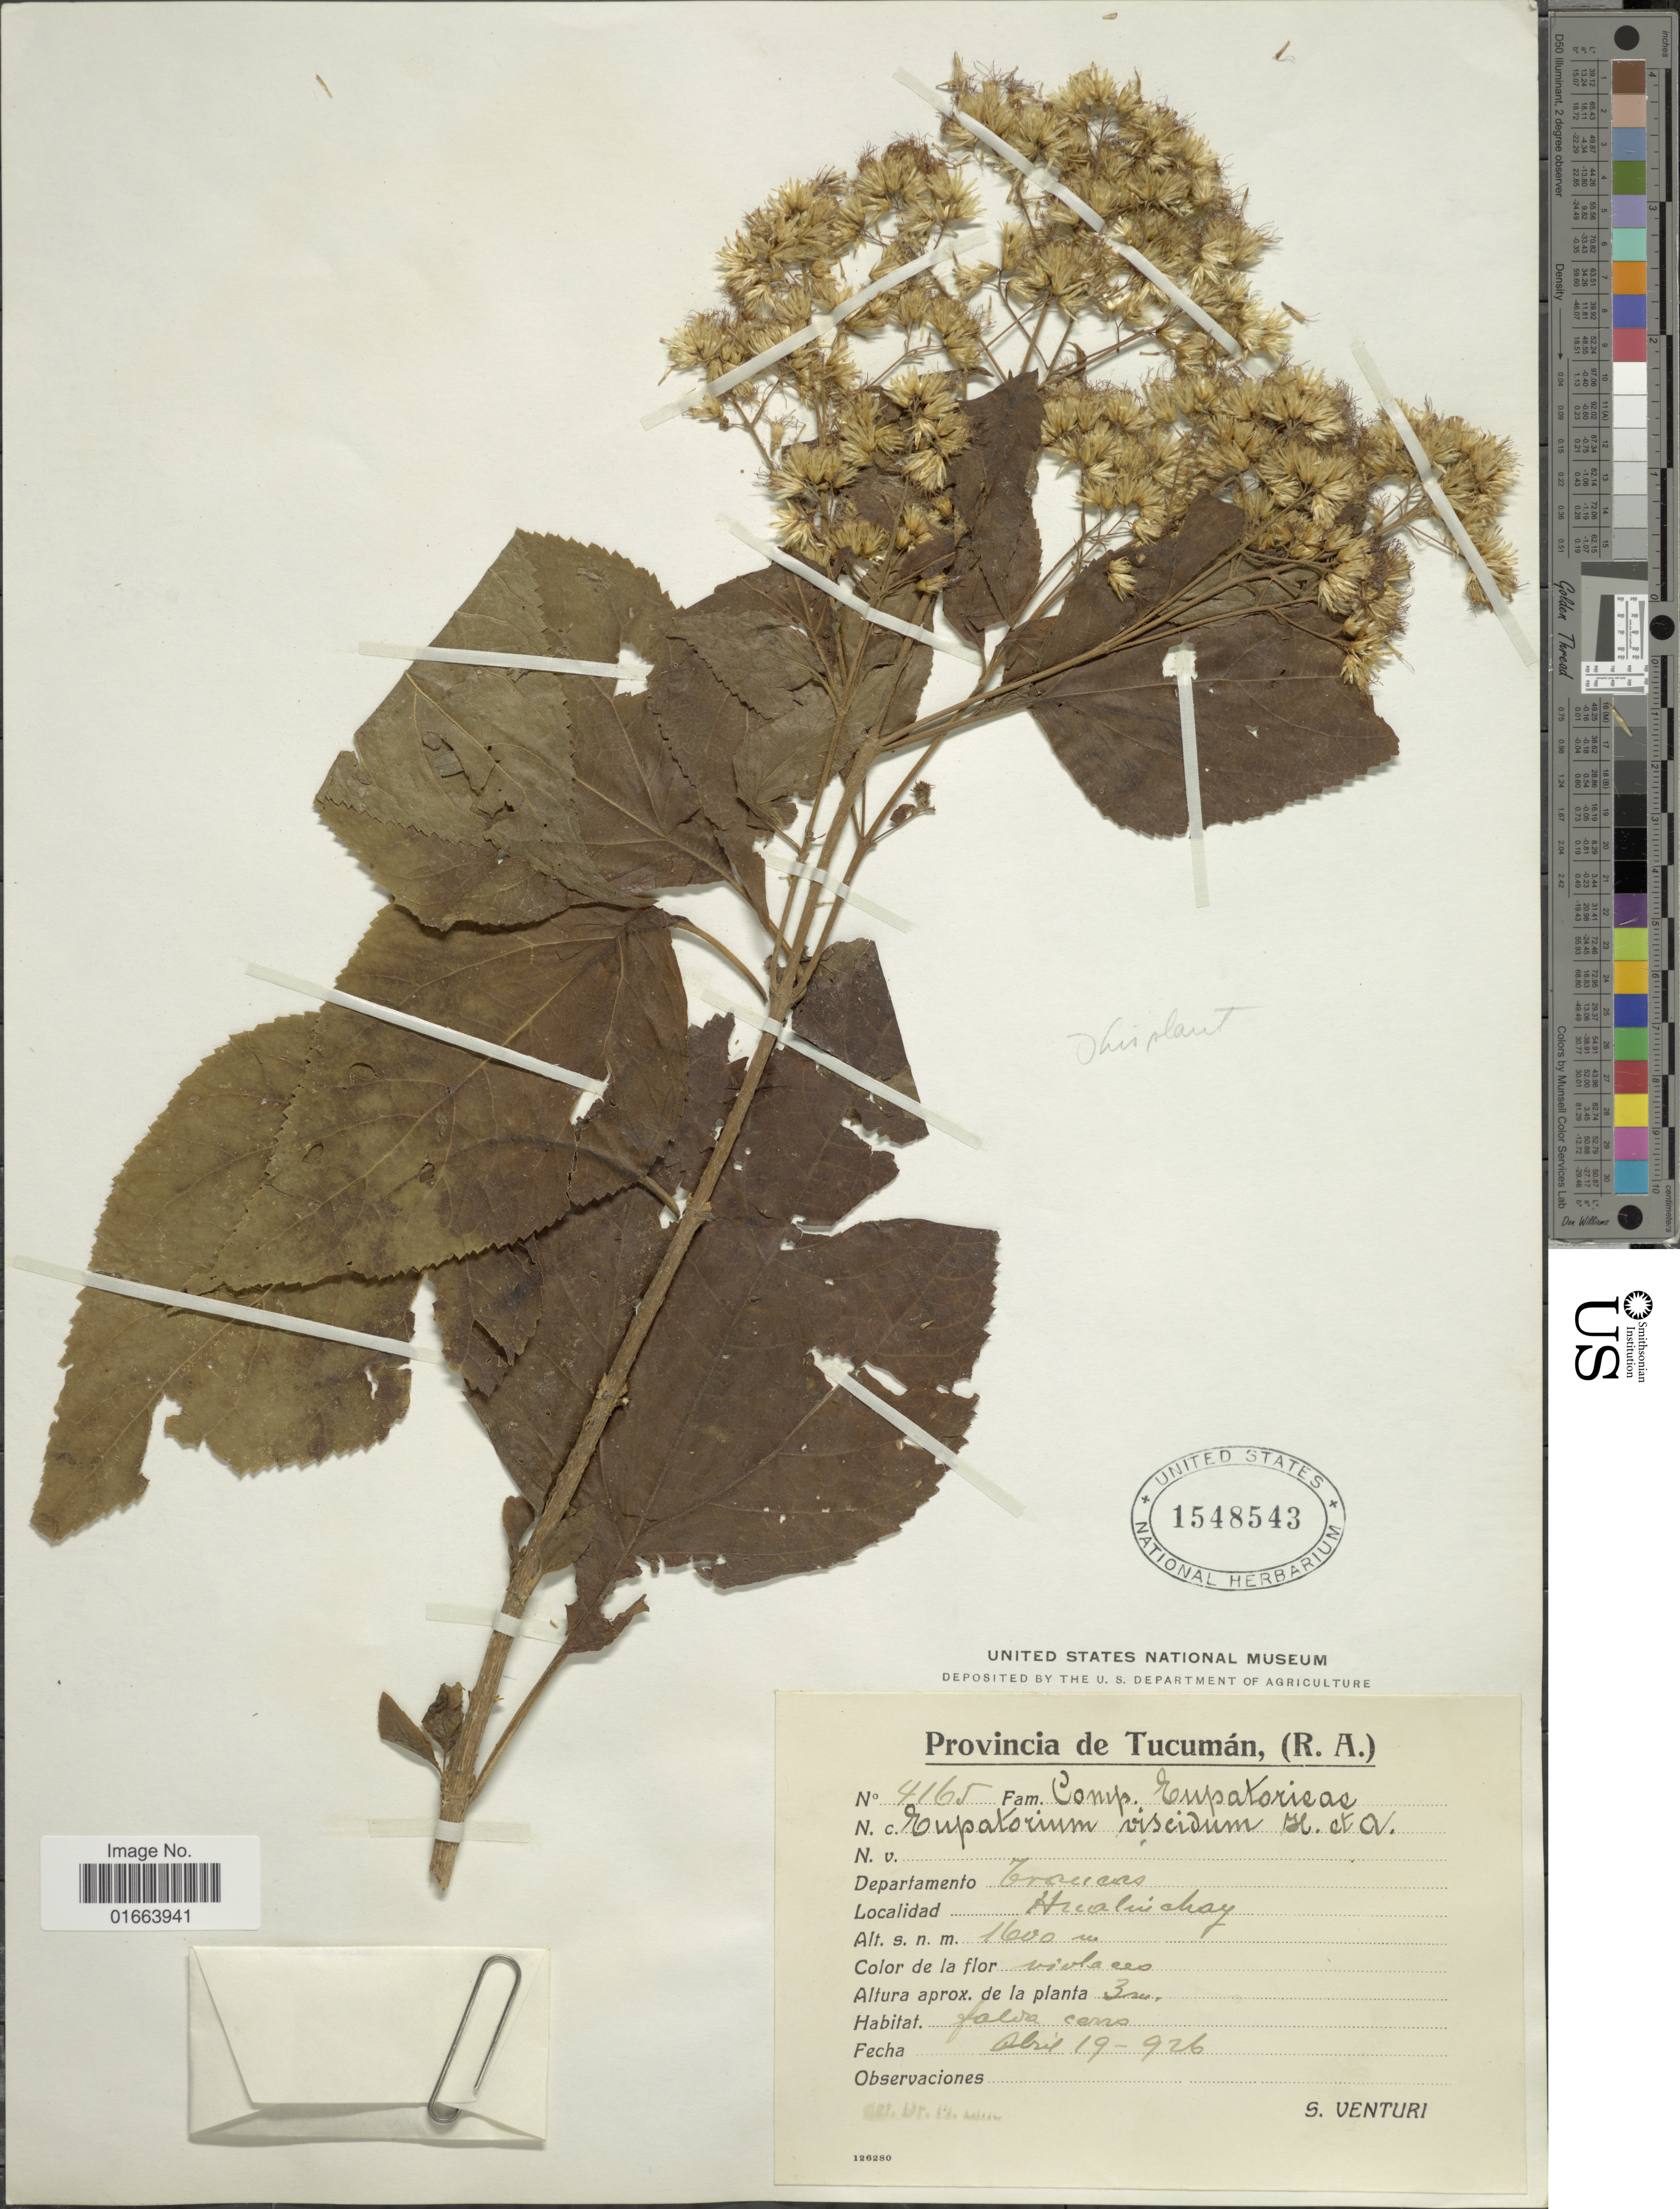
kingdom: Plantae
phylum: Tracheophyta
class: Magnoliopsida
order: Asterales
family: Asteraceae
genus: Lorentzianthus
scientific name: Lorentzianthus viscidus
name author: (Hook. & Arn.) R.M. King & H. Rob.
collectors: S. Venturi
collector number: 4165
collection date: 1926-04-19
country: Argentina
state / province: Tucumán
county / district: Trancas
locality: Hualuichay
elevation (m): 1600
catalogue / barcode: US 1548543